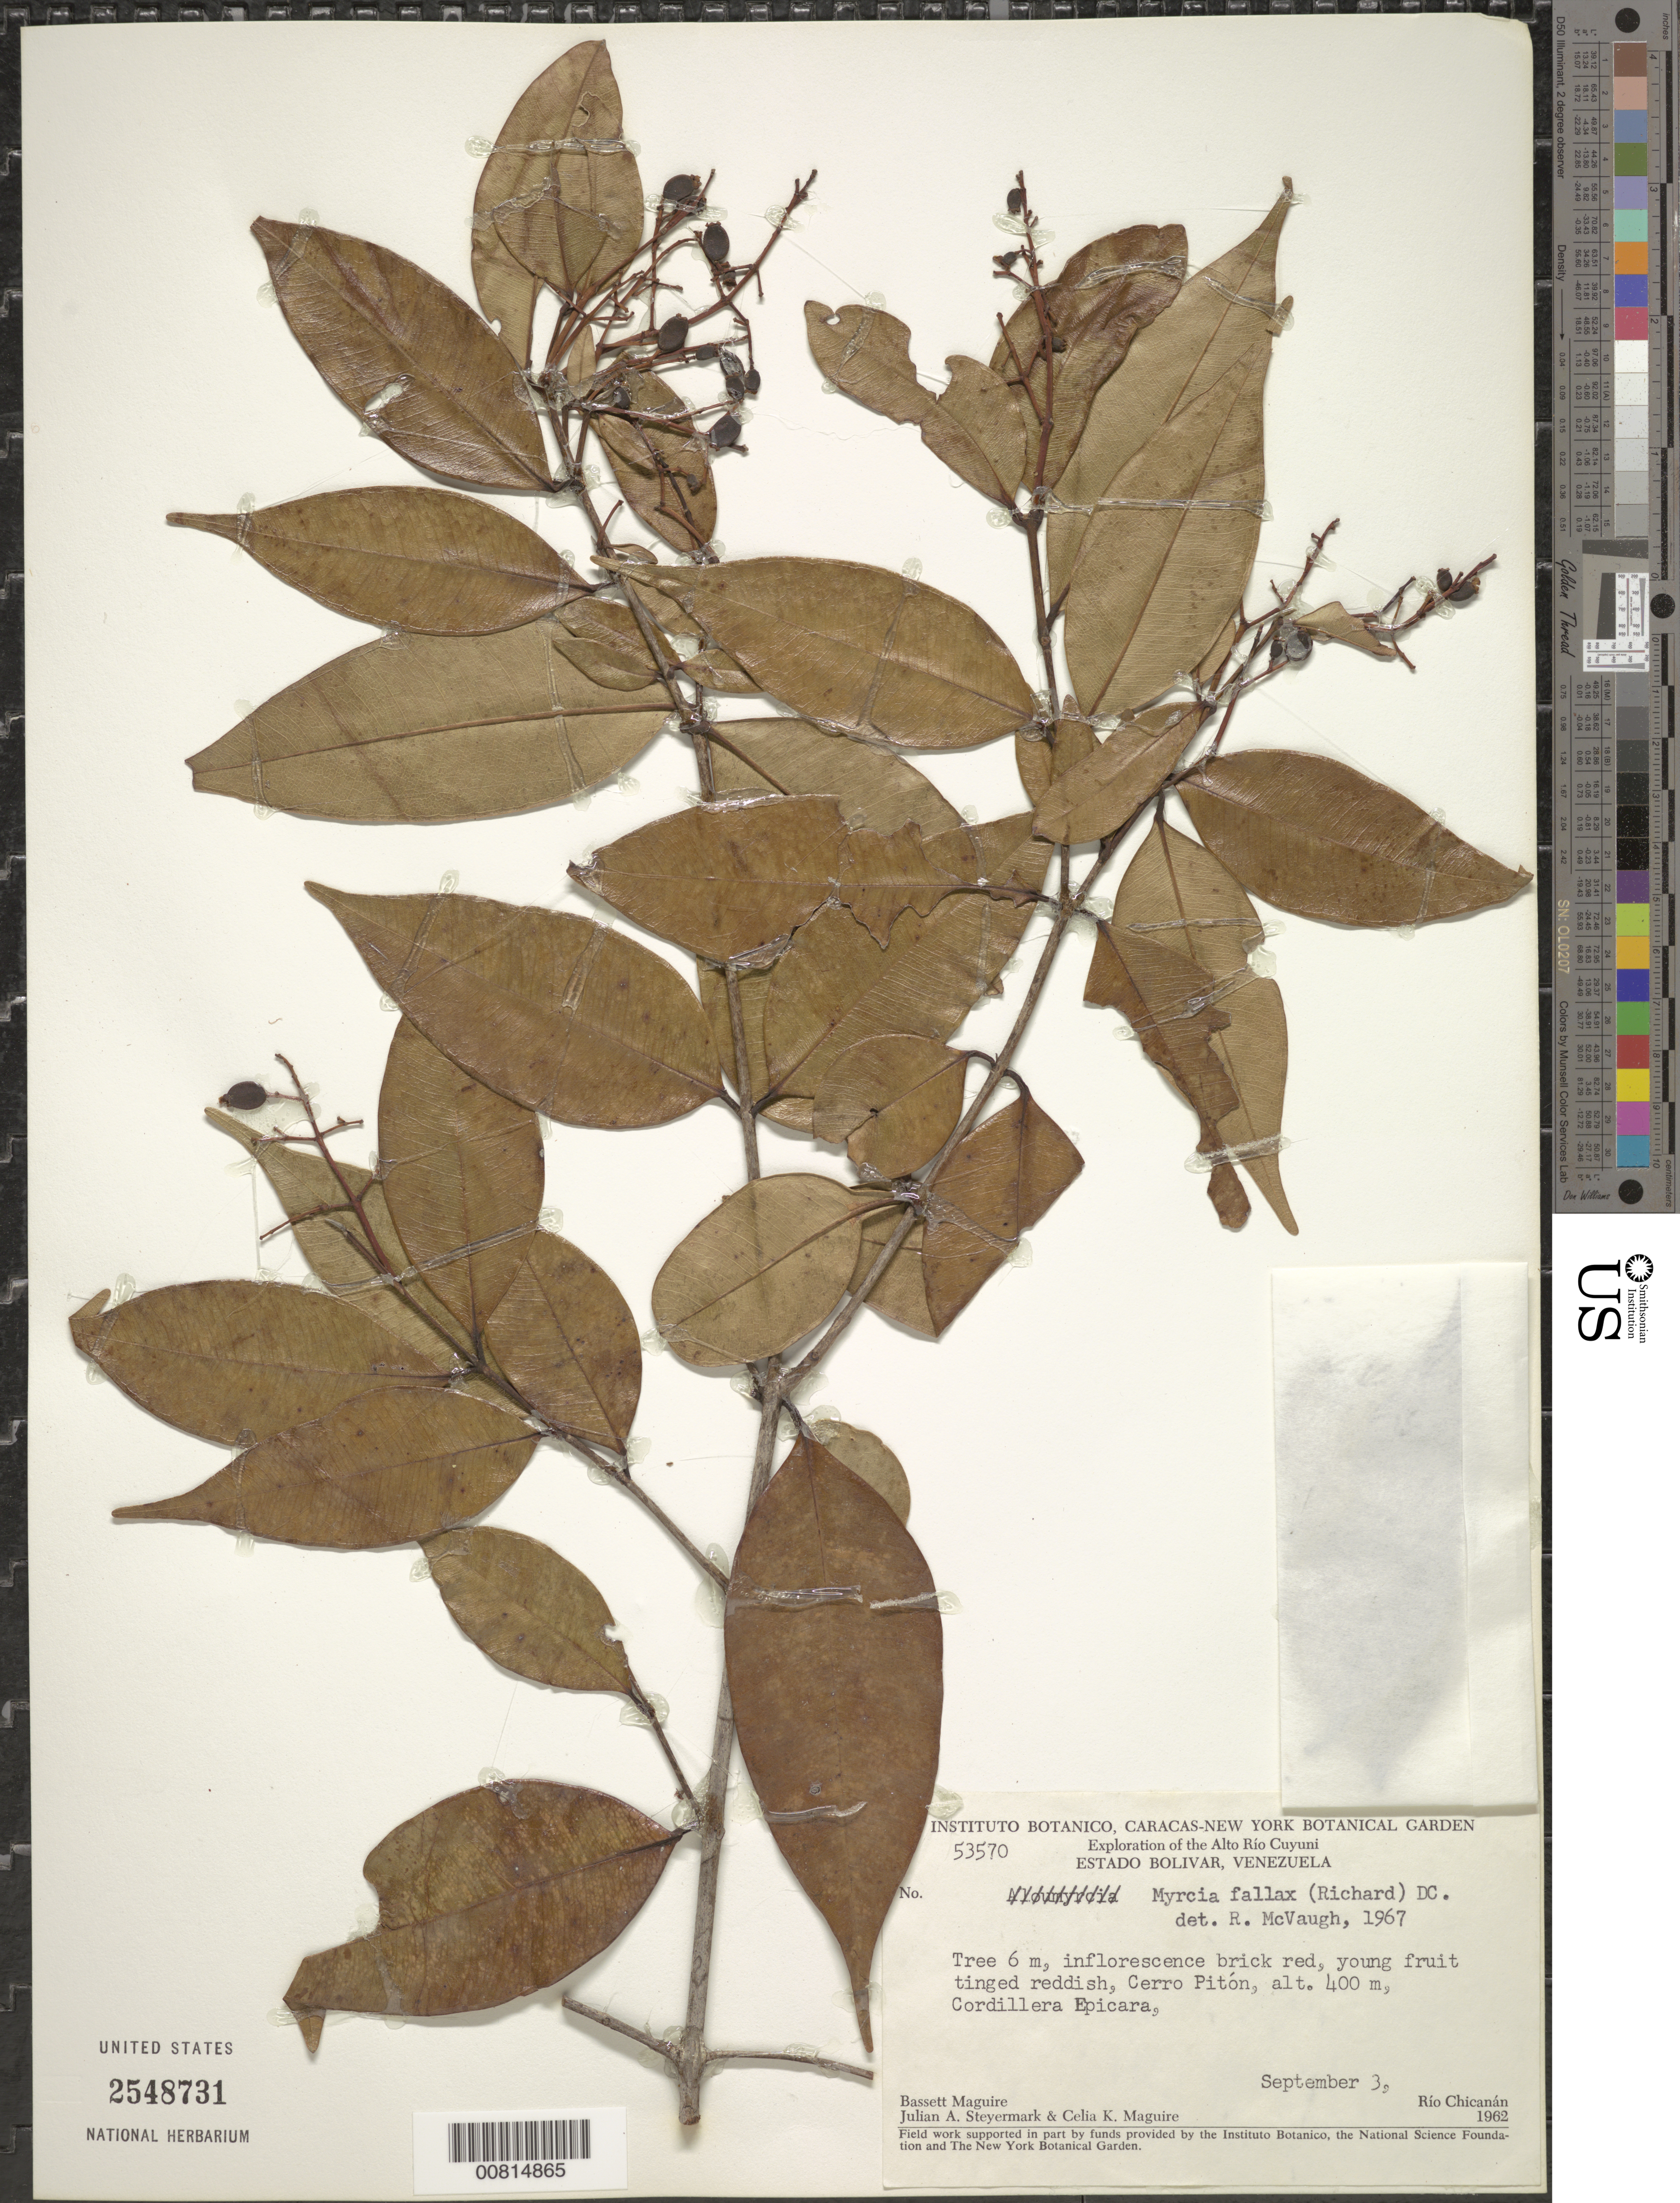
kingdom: Plantae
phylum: Tracheophyta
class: Magnoliopsida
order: Myrtales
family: Myrtaceae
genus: Myrcia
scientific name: Myrcia fallax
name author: (Rich.) DC.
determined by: McVaugh, R.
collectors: B. Maguire, J. Steyermark & C. K. Maguire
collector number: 53570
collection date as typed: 3-Sep-62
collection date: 1962-09-03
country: Venezuela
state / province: Bolívar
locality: Alto Río Cuyuni, Cerro Pitón, Cordillera Epicara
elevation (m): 400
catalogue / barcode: US 2548731